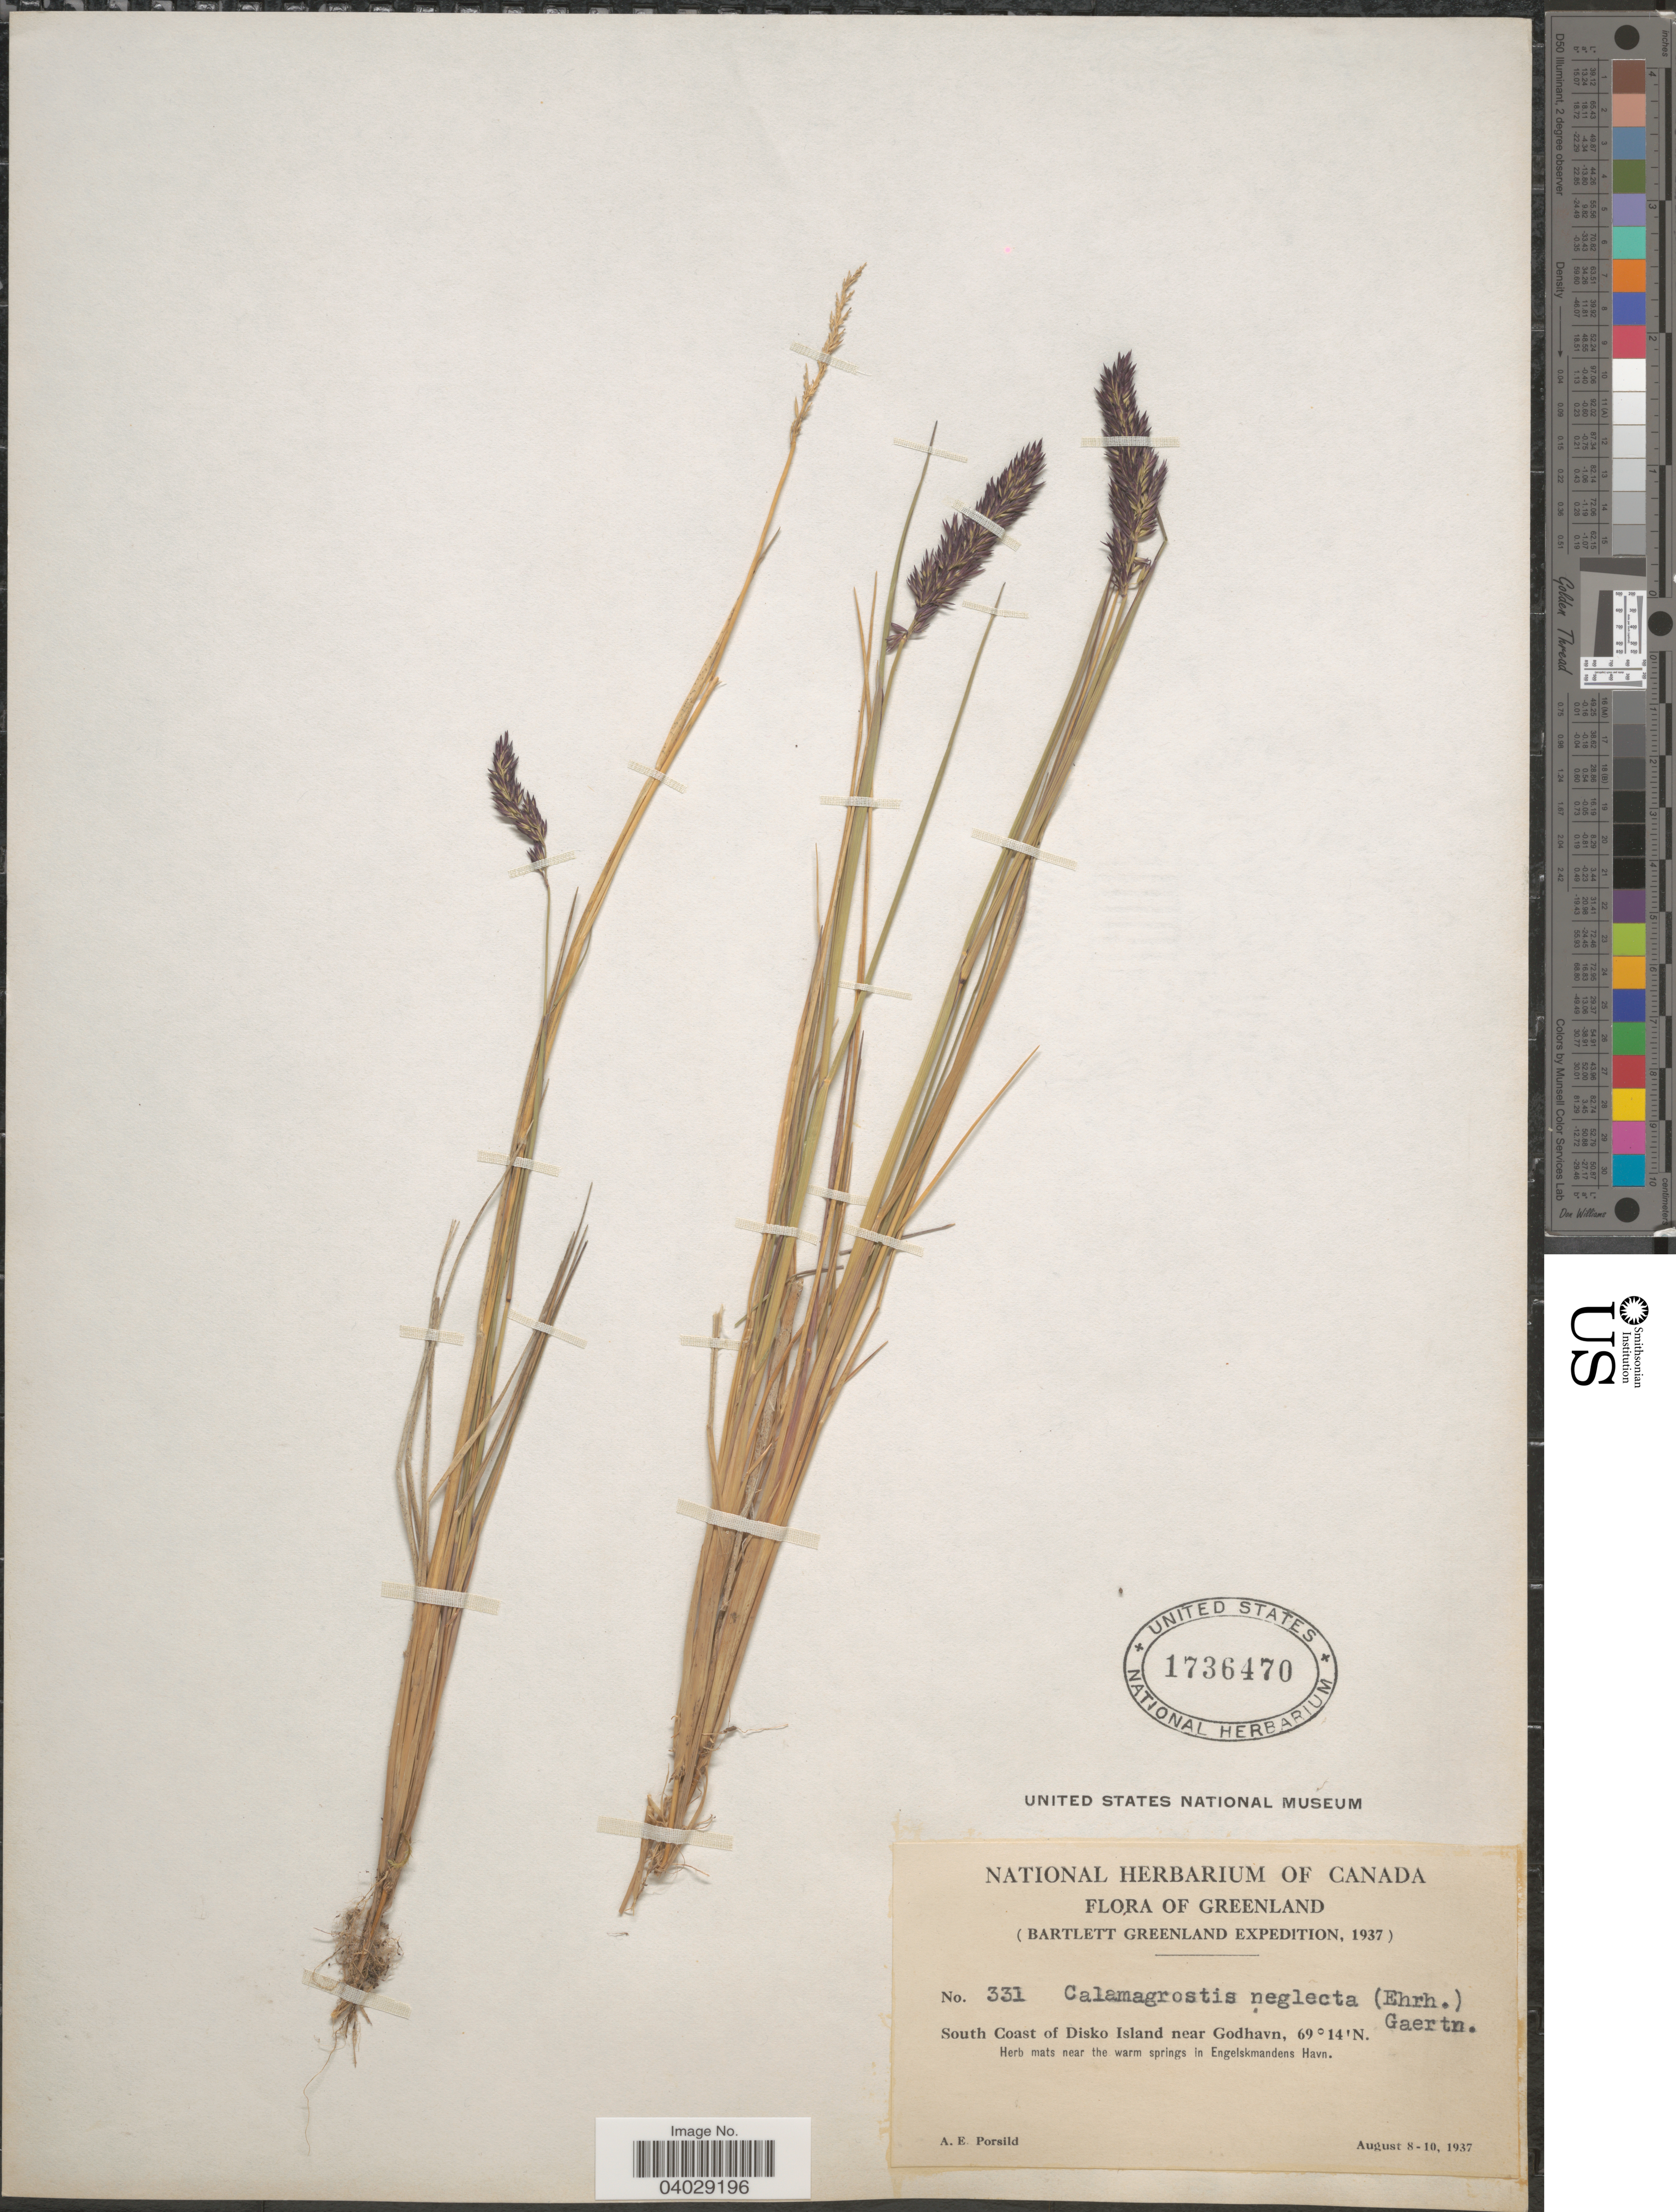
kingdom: Plantae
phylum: Tracheophyta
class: Liliopsida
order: Poales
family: Poaceae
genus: Calamagrostis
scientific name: Calamagrostis neglecta (Ehrh.) Gaertner et al.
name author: (Ehrhart) G. Gaertn. et al.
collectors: A. E. Porsild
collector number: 331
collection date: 1937-08-08/1937-08-10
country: Greenland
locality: South Coast of Disko Island near Godhavn. Herb mats near the warm springs in Engelskmandens Havn.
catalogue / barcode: US 1736470